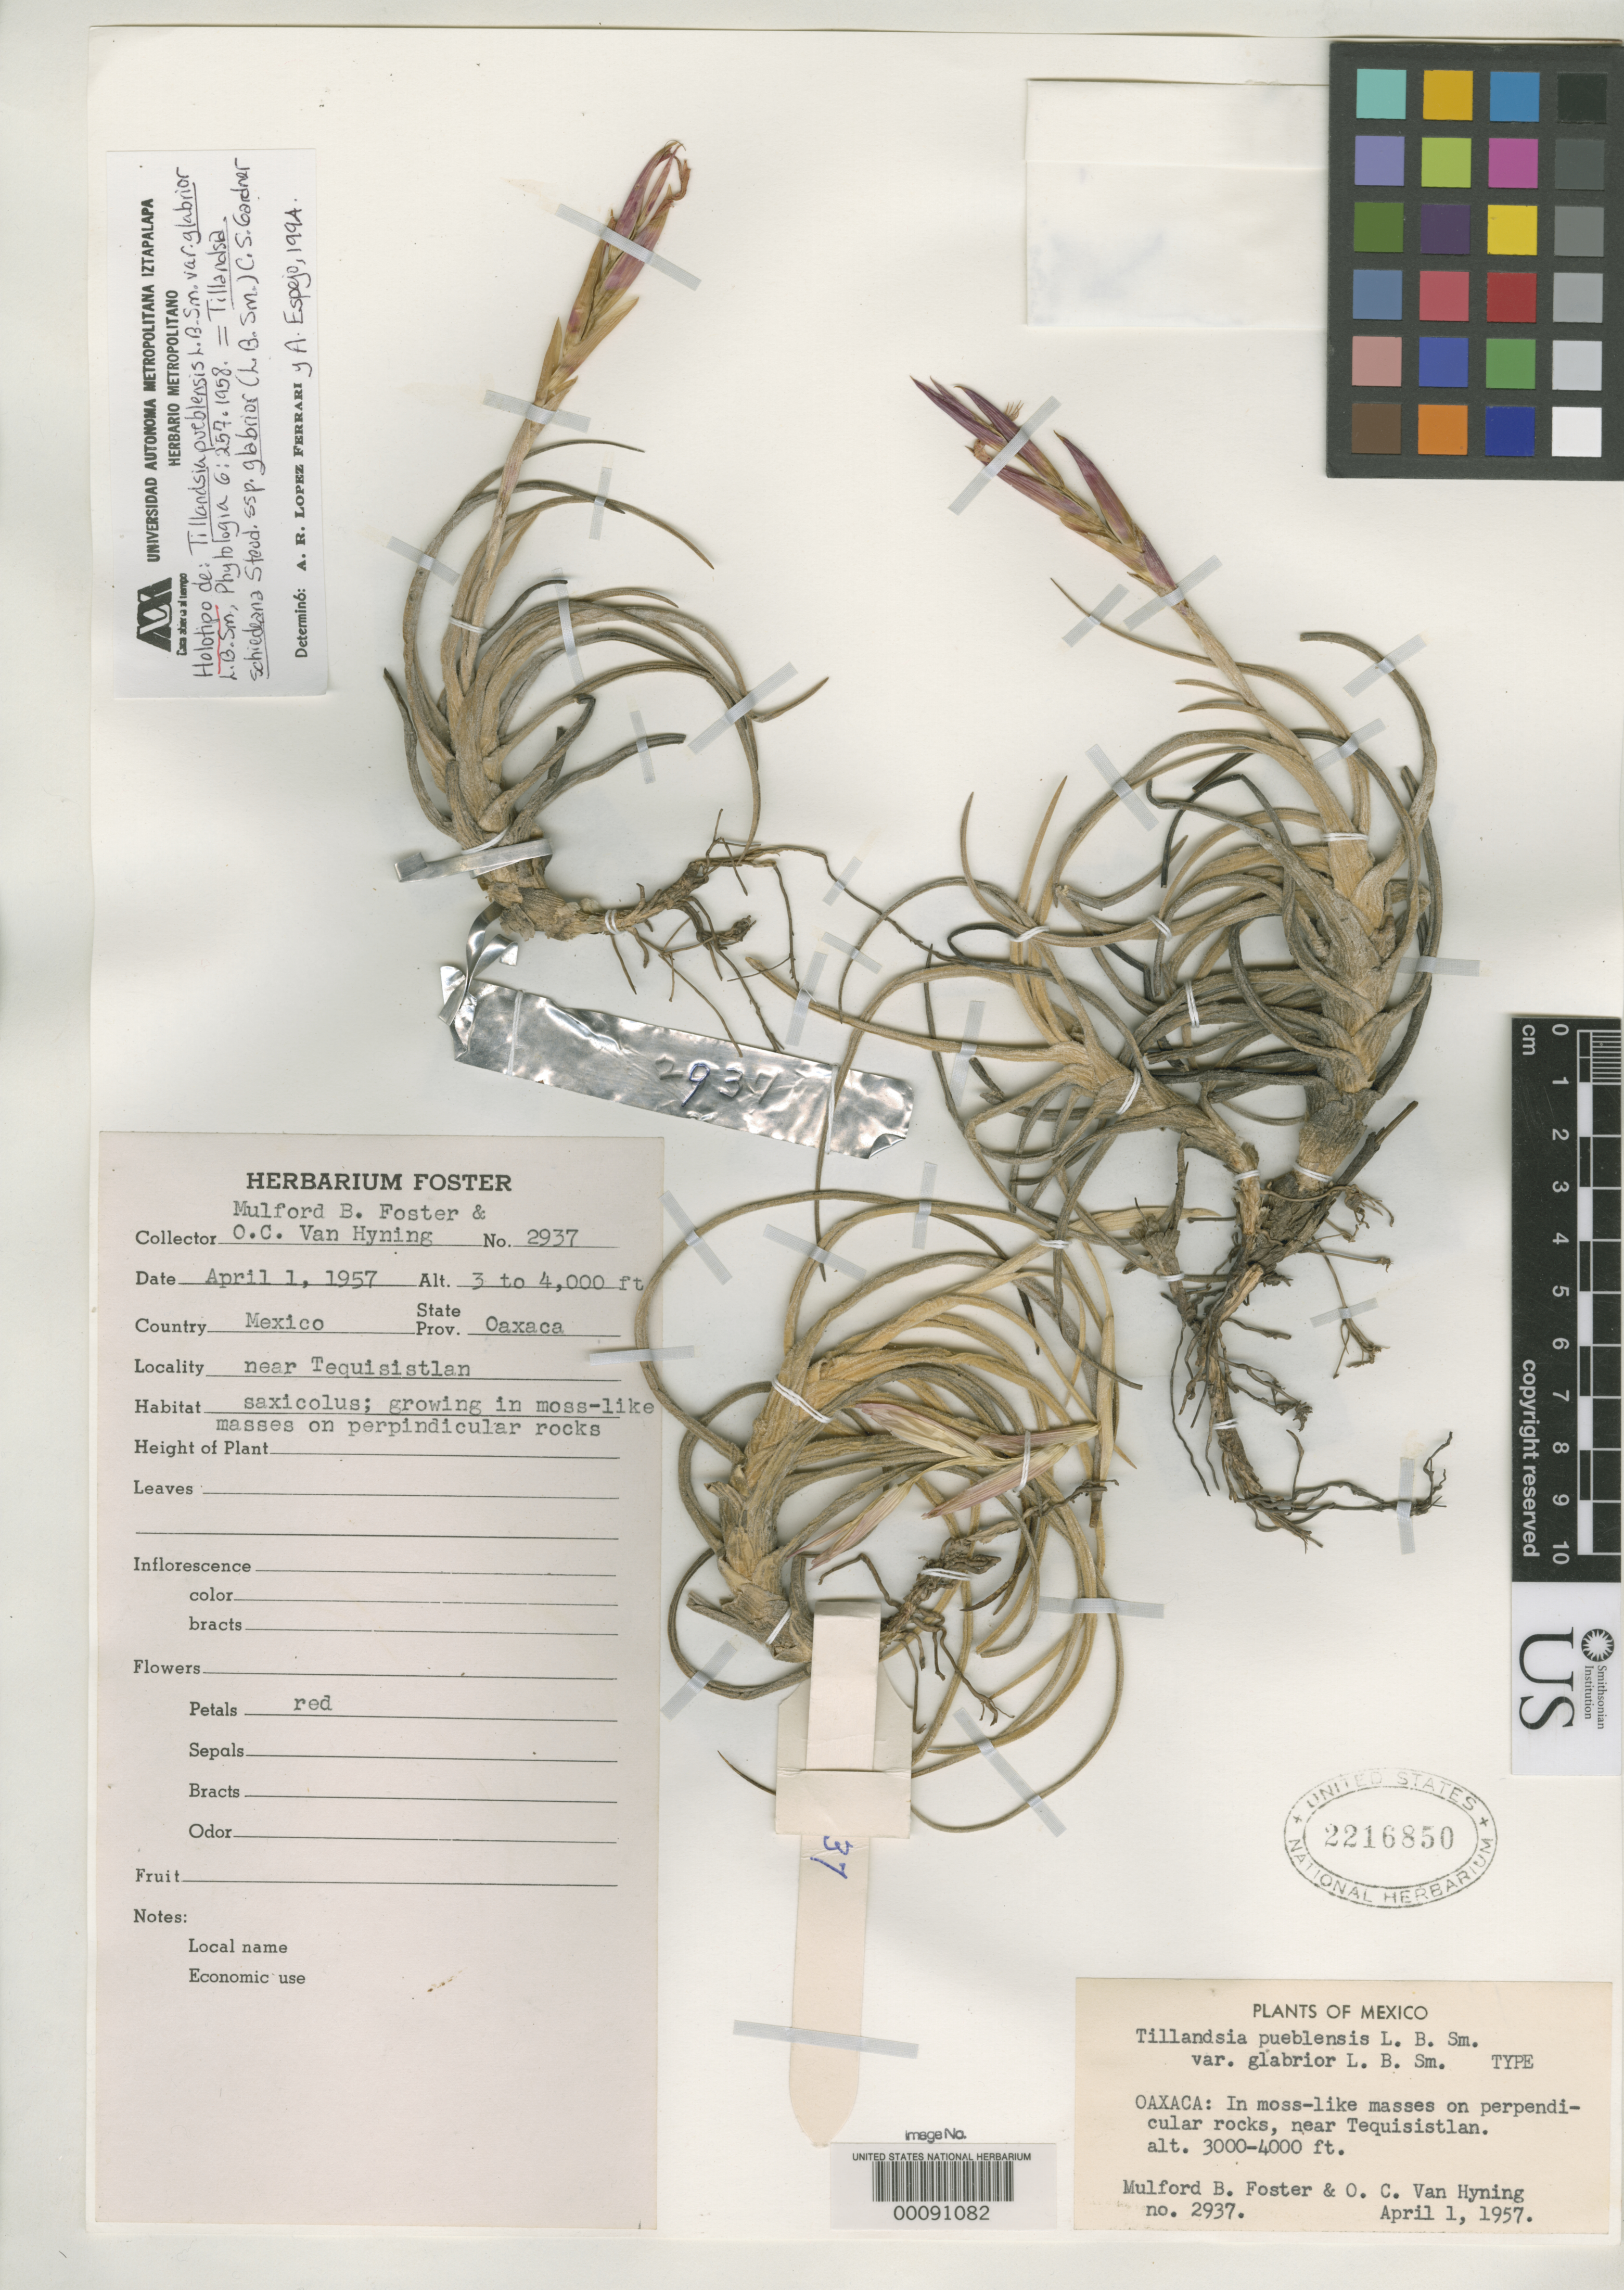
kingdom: Plantae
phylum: Tracheophyta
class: Liliopsida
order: Poales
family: Bromeliaceae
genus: Tillandsia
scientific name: Tillandsia pueblensis var. glabrior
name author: L.B. Sm.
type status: Holotype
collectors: M. B. Foster & O. Van Hyning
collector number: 2937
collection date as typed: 01 Apr 1957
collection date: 1957-04-01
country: Mexico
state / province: Oaxaca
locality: Near Tequisistlan; alt. 3000-4000 ft.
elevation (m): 914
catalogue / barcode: US 2216850